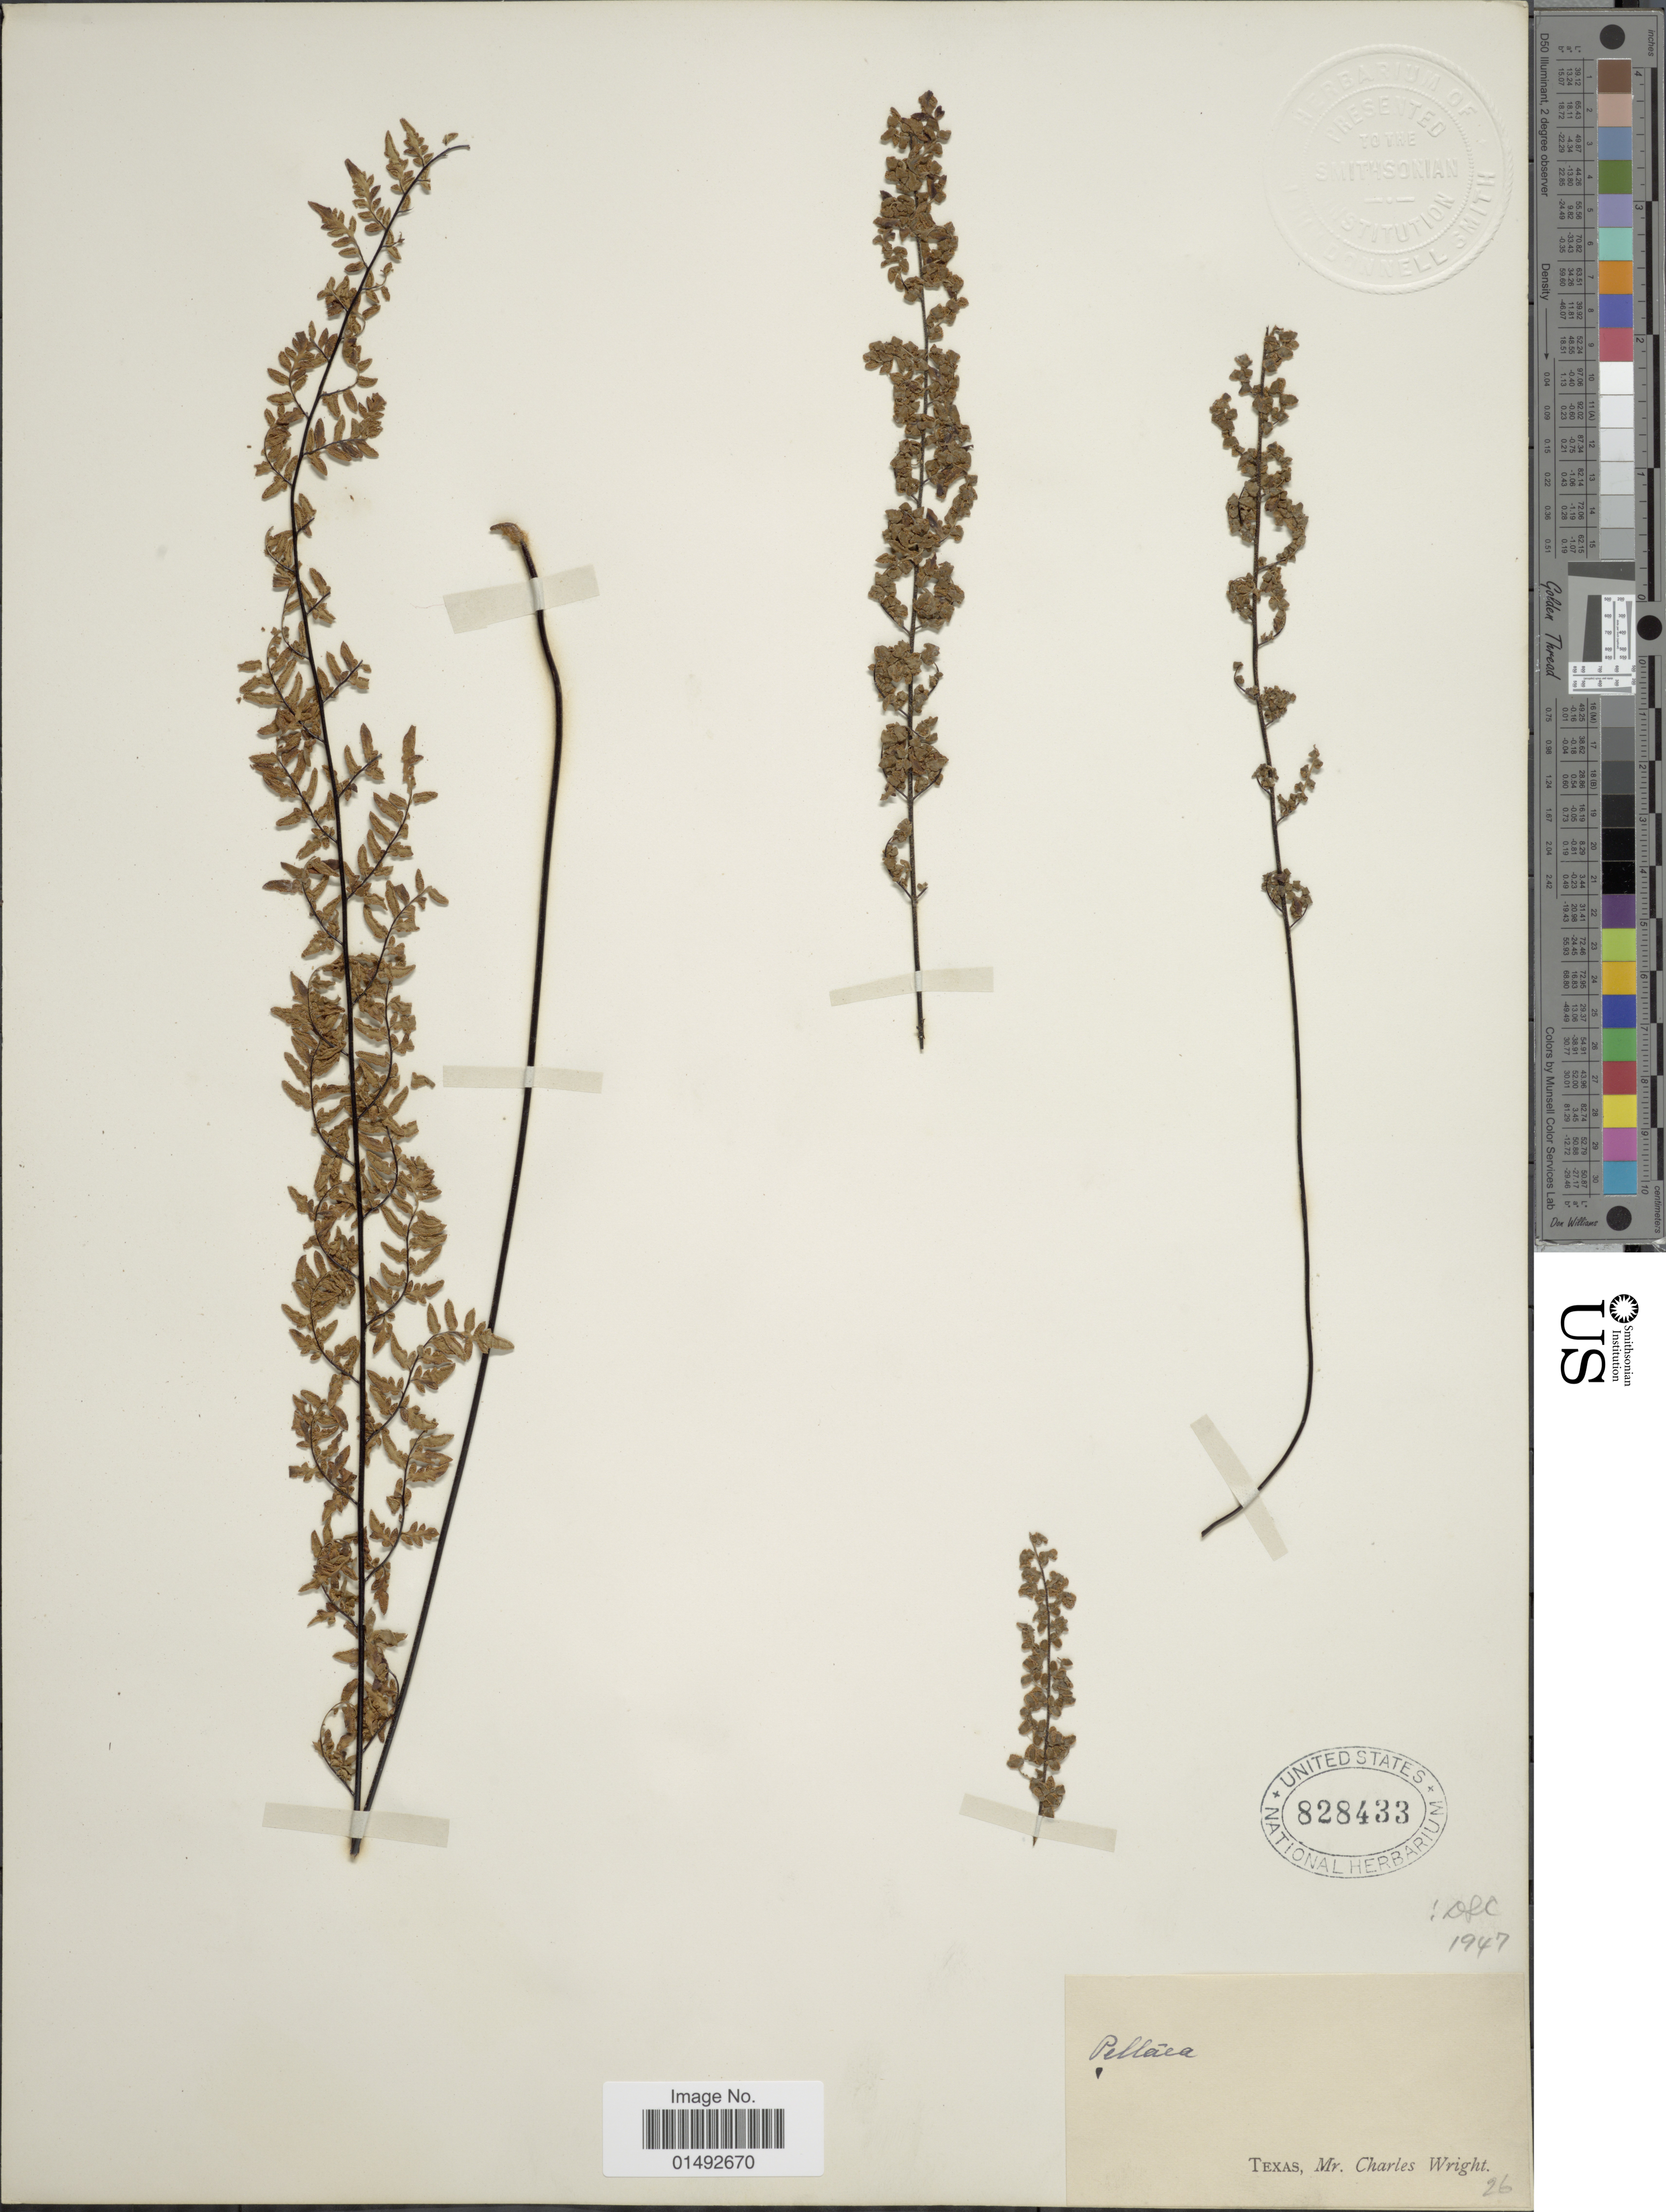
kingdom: Plantae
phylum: Tracheophyta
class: Polypodiopsida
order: Polypodiales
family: Pteridaceae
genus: Myriopteris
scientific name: Myriopteris alabamensis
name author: (Buckley) Grusz & Windham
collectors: C. Wright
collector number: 26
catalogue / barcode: US 828433